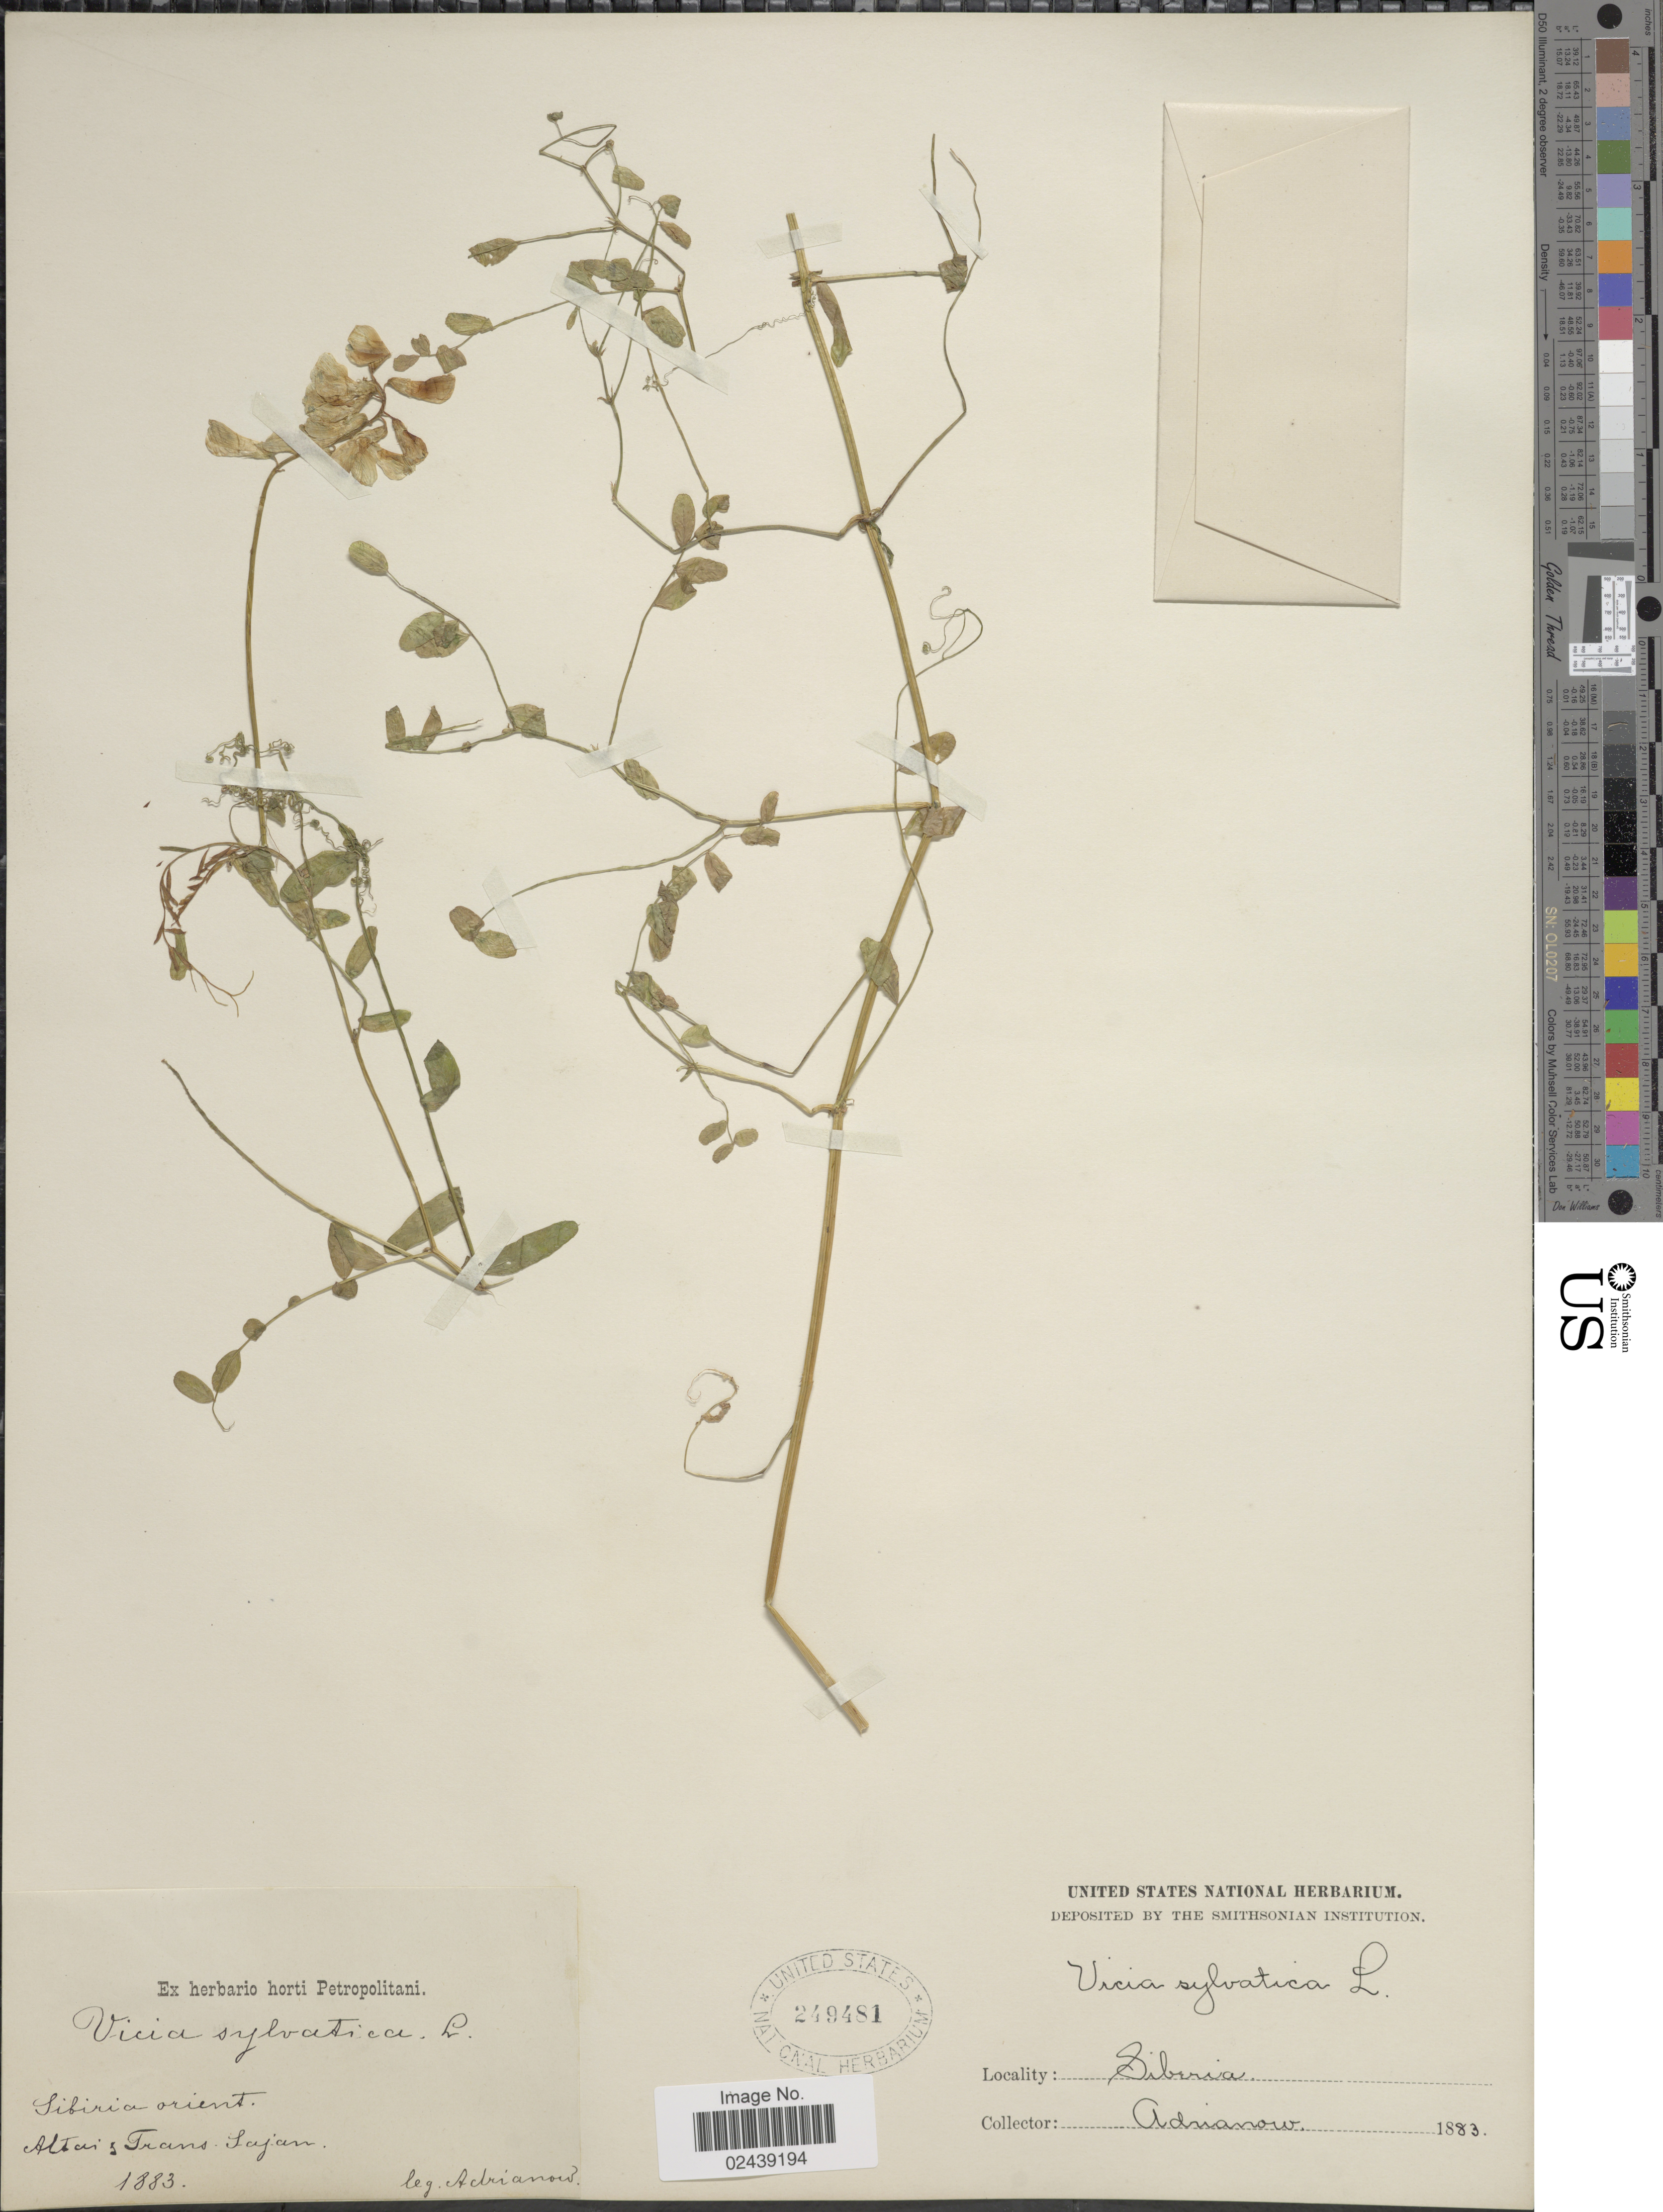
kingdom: Plantae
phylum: Tracheophyta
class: Magnoliopsida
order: Fabales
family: Fabaceae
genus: Vicia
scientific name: Vicia sylvatica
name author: L.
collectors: -- Adrianow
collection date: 1883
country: Russian Federation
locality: Siberia. Sibiria orient. Altai's Trans Sajan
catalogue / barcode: US 249481